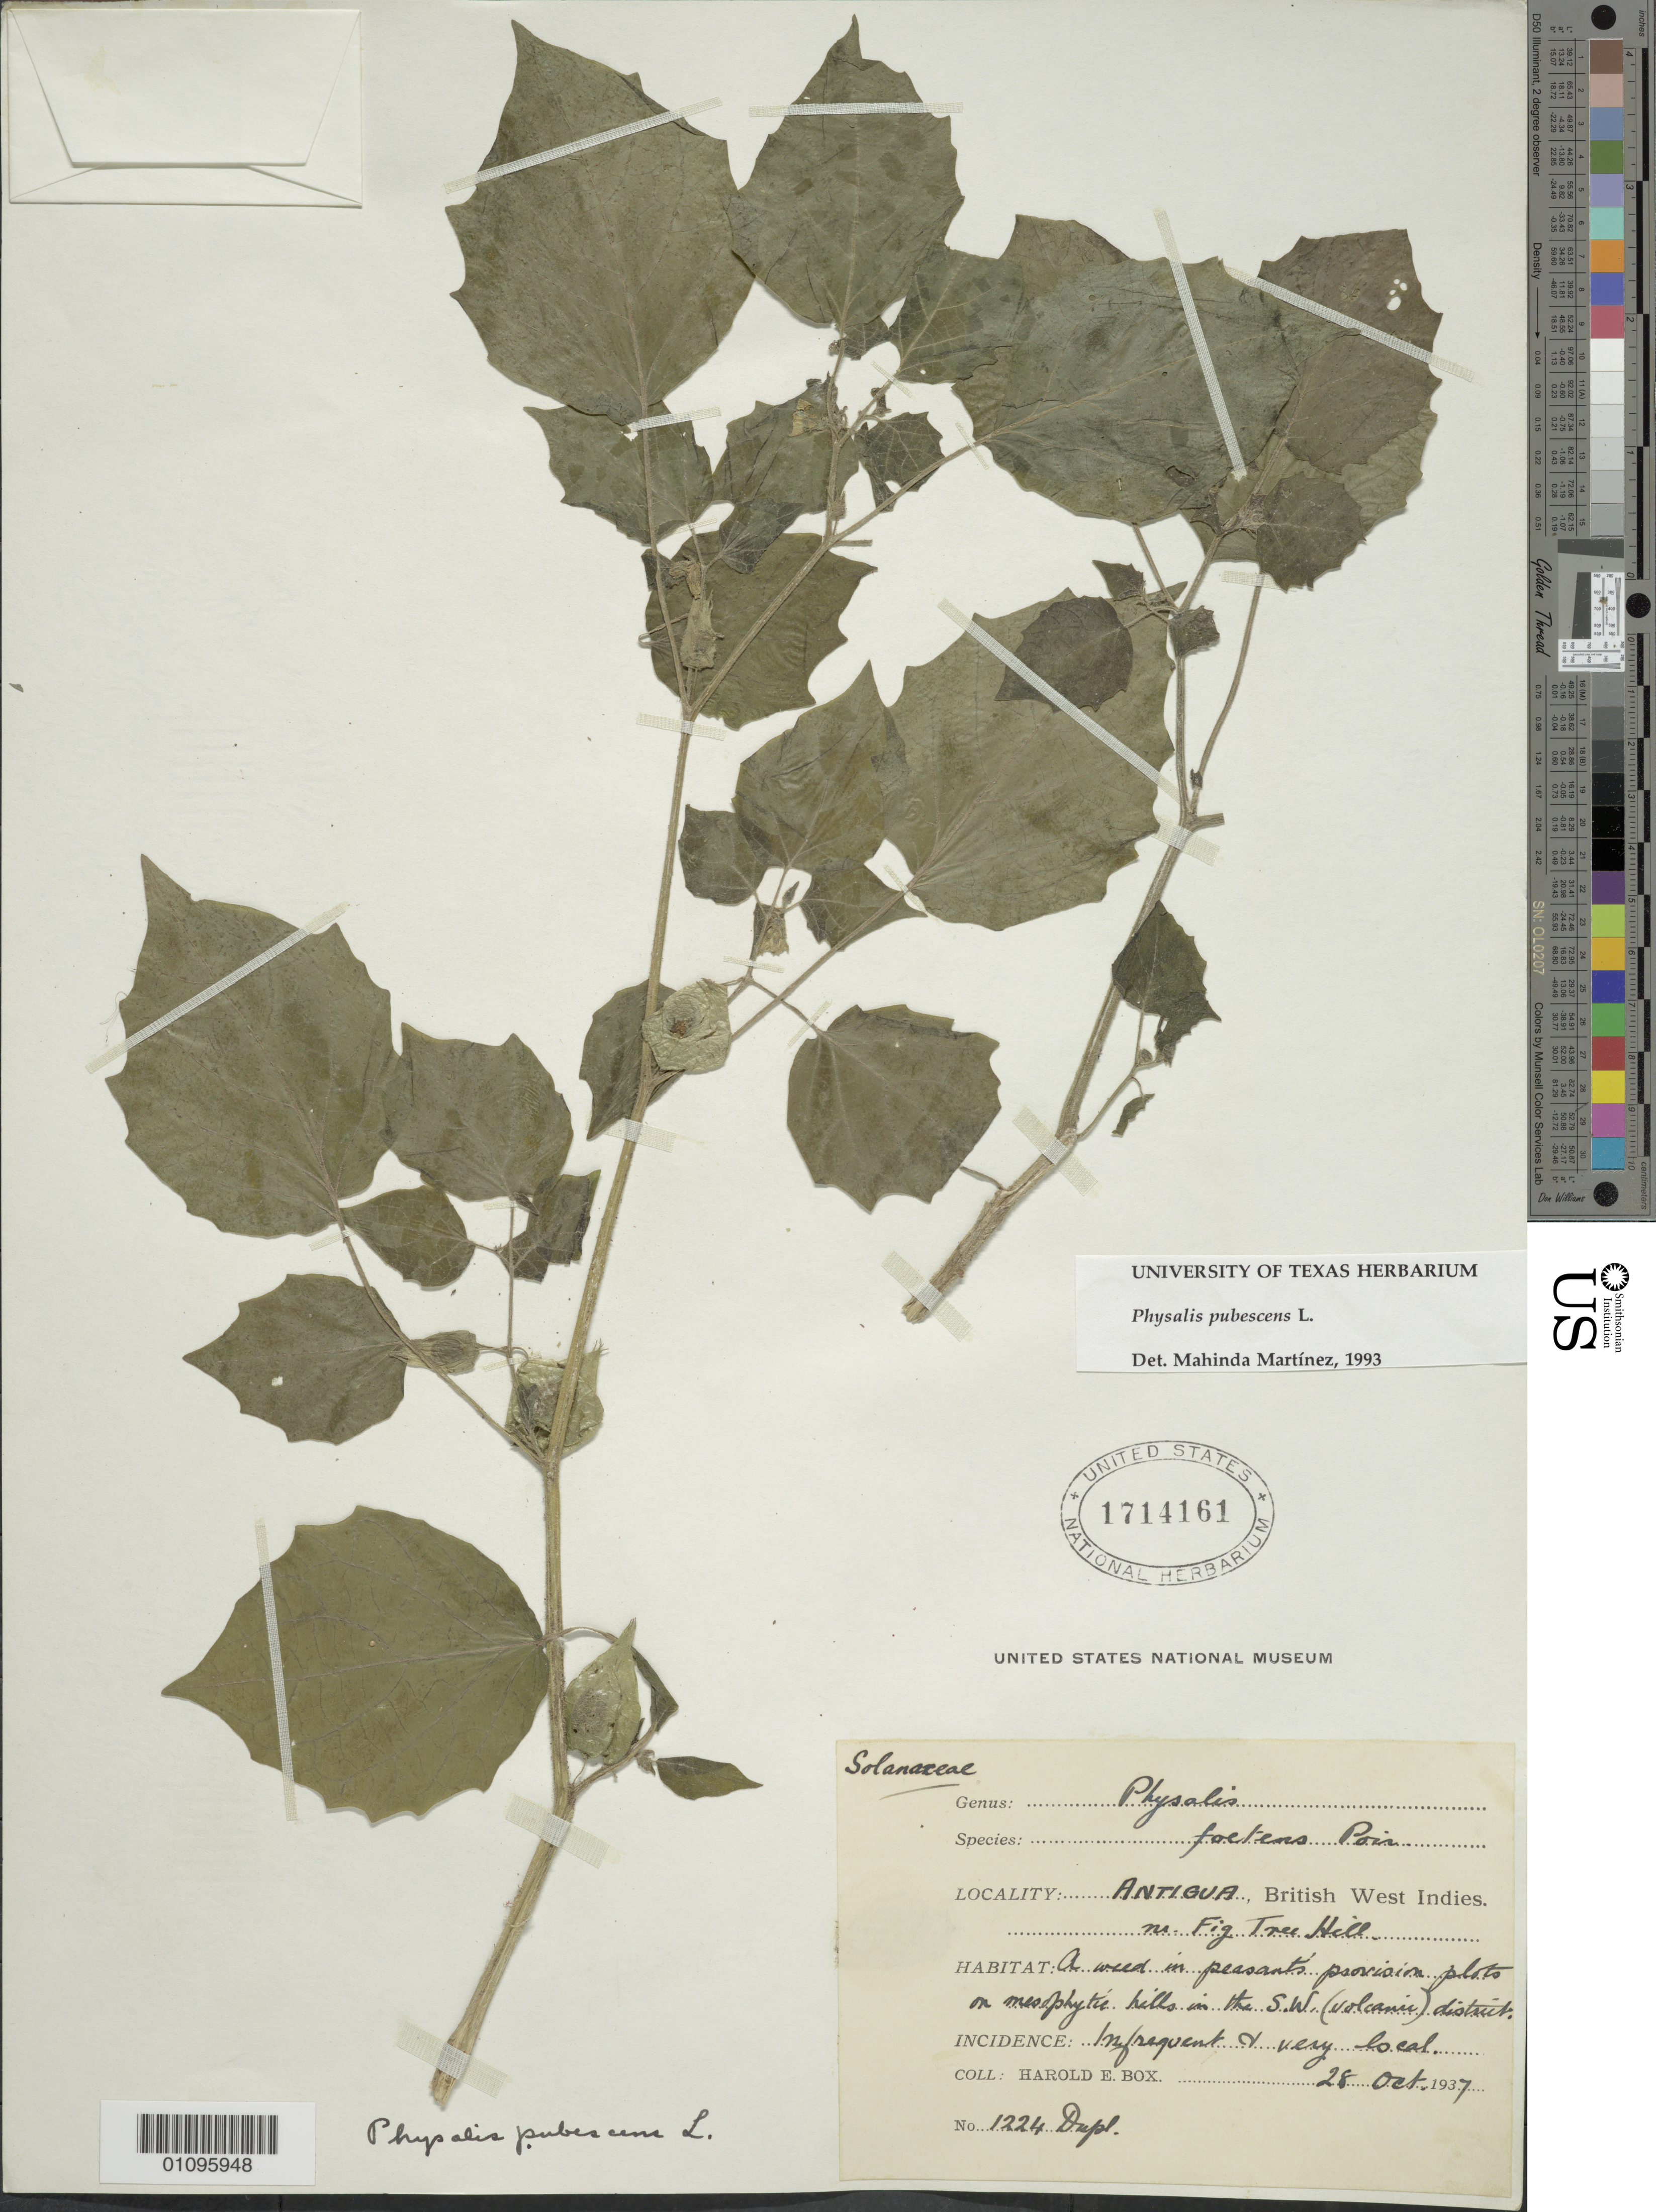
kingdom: Plantae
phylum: Tracheophyta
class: Magnoliopsida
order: Solanales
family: Solanaceae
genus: Physalis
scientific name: Physalis pubescens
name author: L.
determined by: Martinez, M.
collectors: H. E. Box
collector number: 1224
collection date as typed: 28 Oct 1937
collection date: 1937-10-28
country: Antigua and Barbuda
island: Antigua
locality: Fig Tree Hill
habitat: In peasant's provision plots on mesophytic hills in the SW (volcanic) district; infrequent and very local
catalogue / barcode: US 1714161